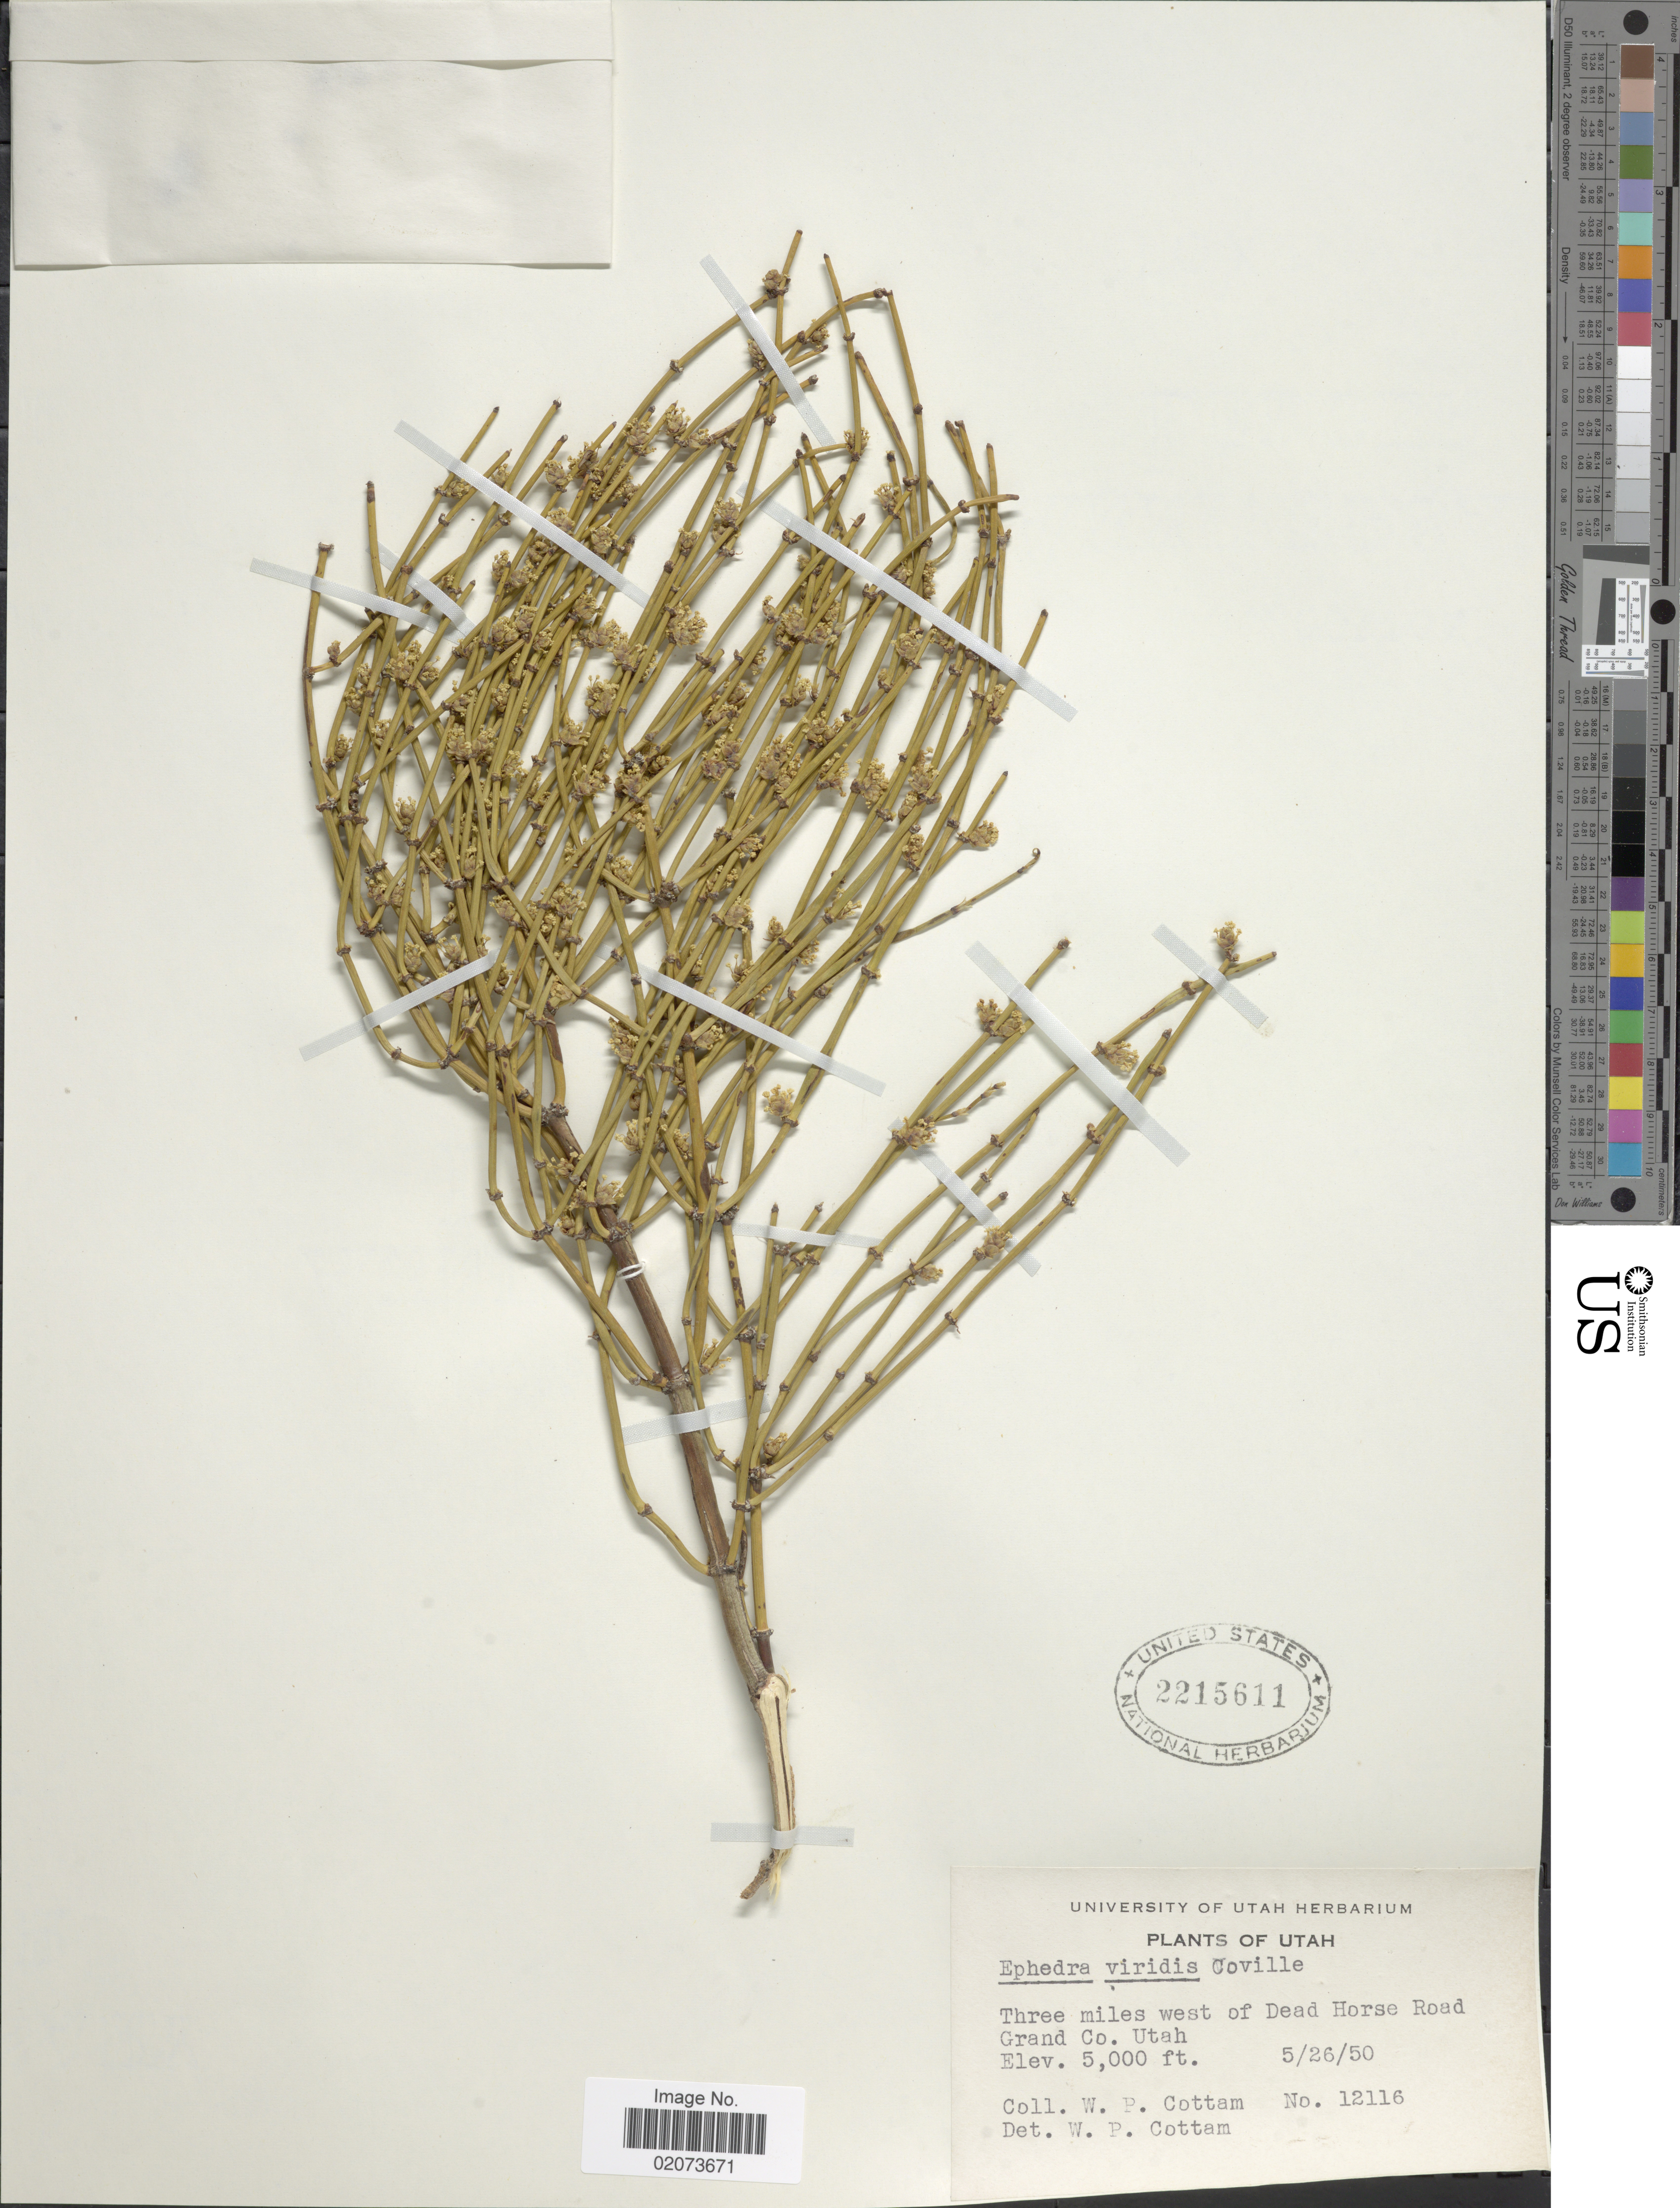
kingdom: Plantae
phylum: Tracheophyta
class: Gnetopsida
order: Ephedrales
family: Ephedraceae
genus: Ephedra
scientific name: Ephedra viridis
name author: Coville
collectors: W. Cottam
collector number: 12116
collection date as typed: Transcribed d/m/y: 26/5/50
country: United States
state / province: Utah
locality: Three miles west of Dead Horse Road, Grand Co.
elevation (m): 1524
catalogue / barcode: US 2215611